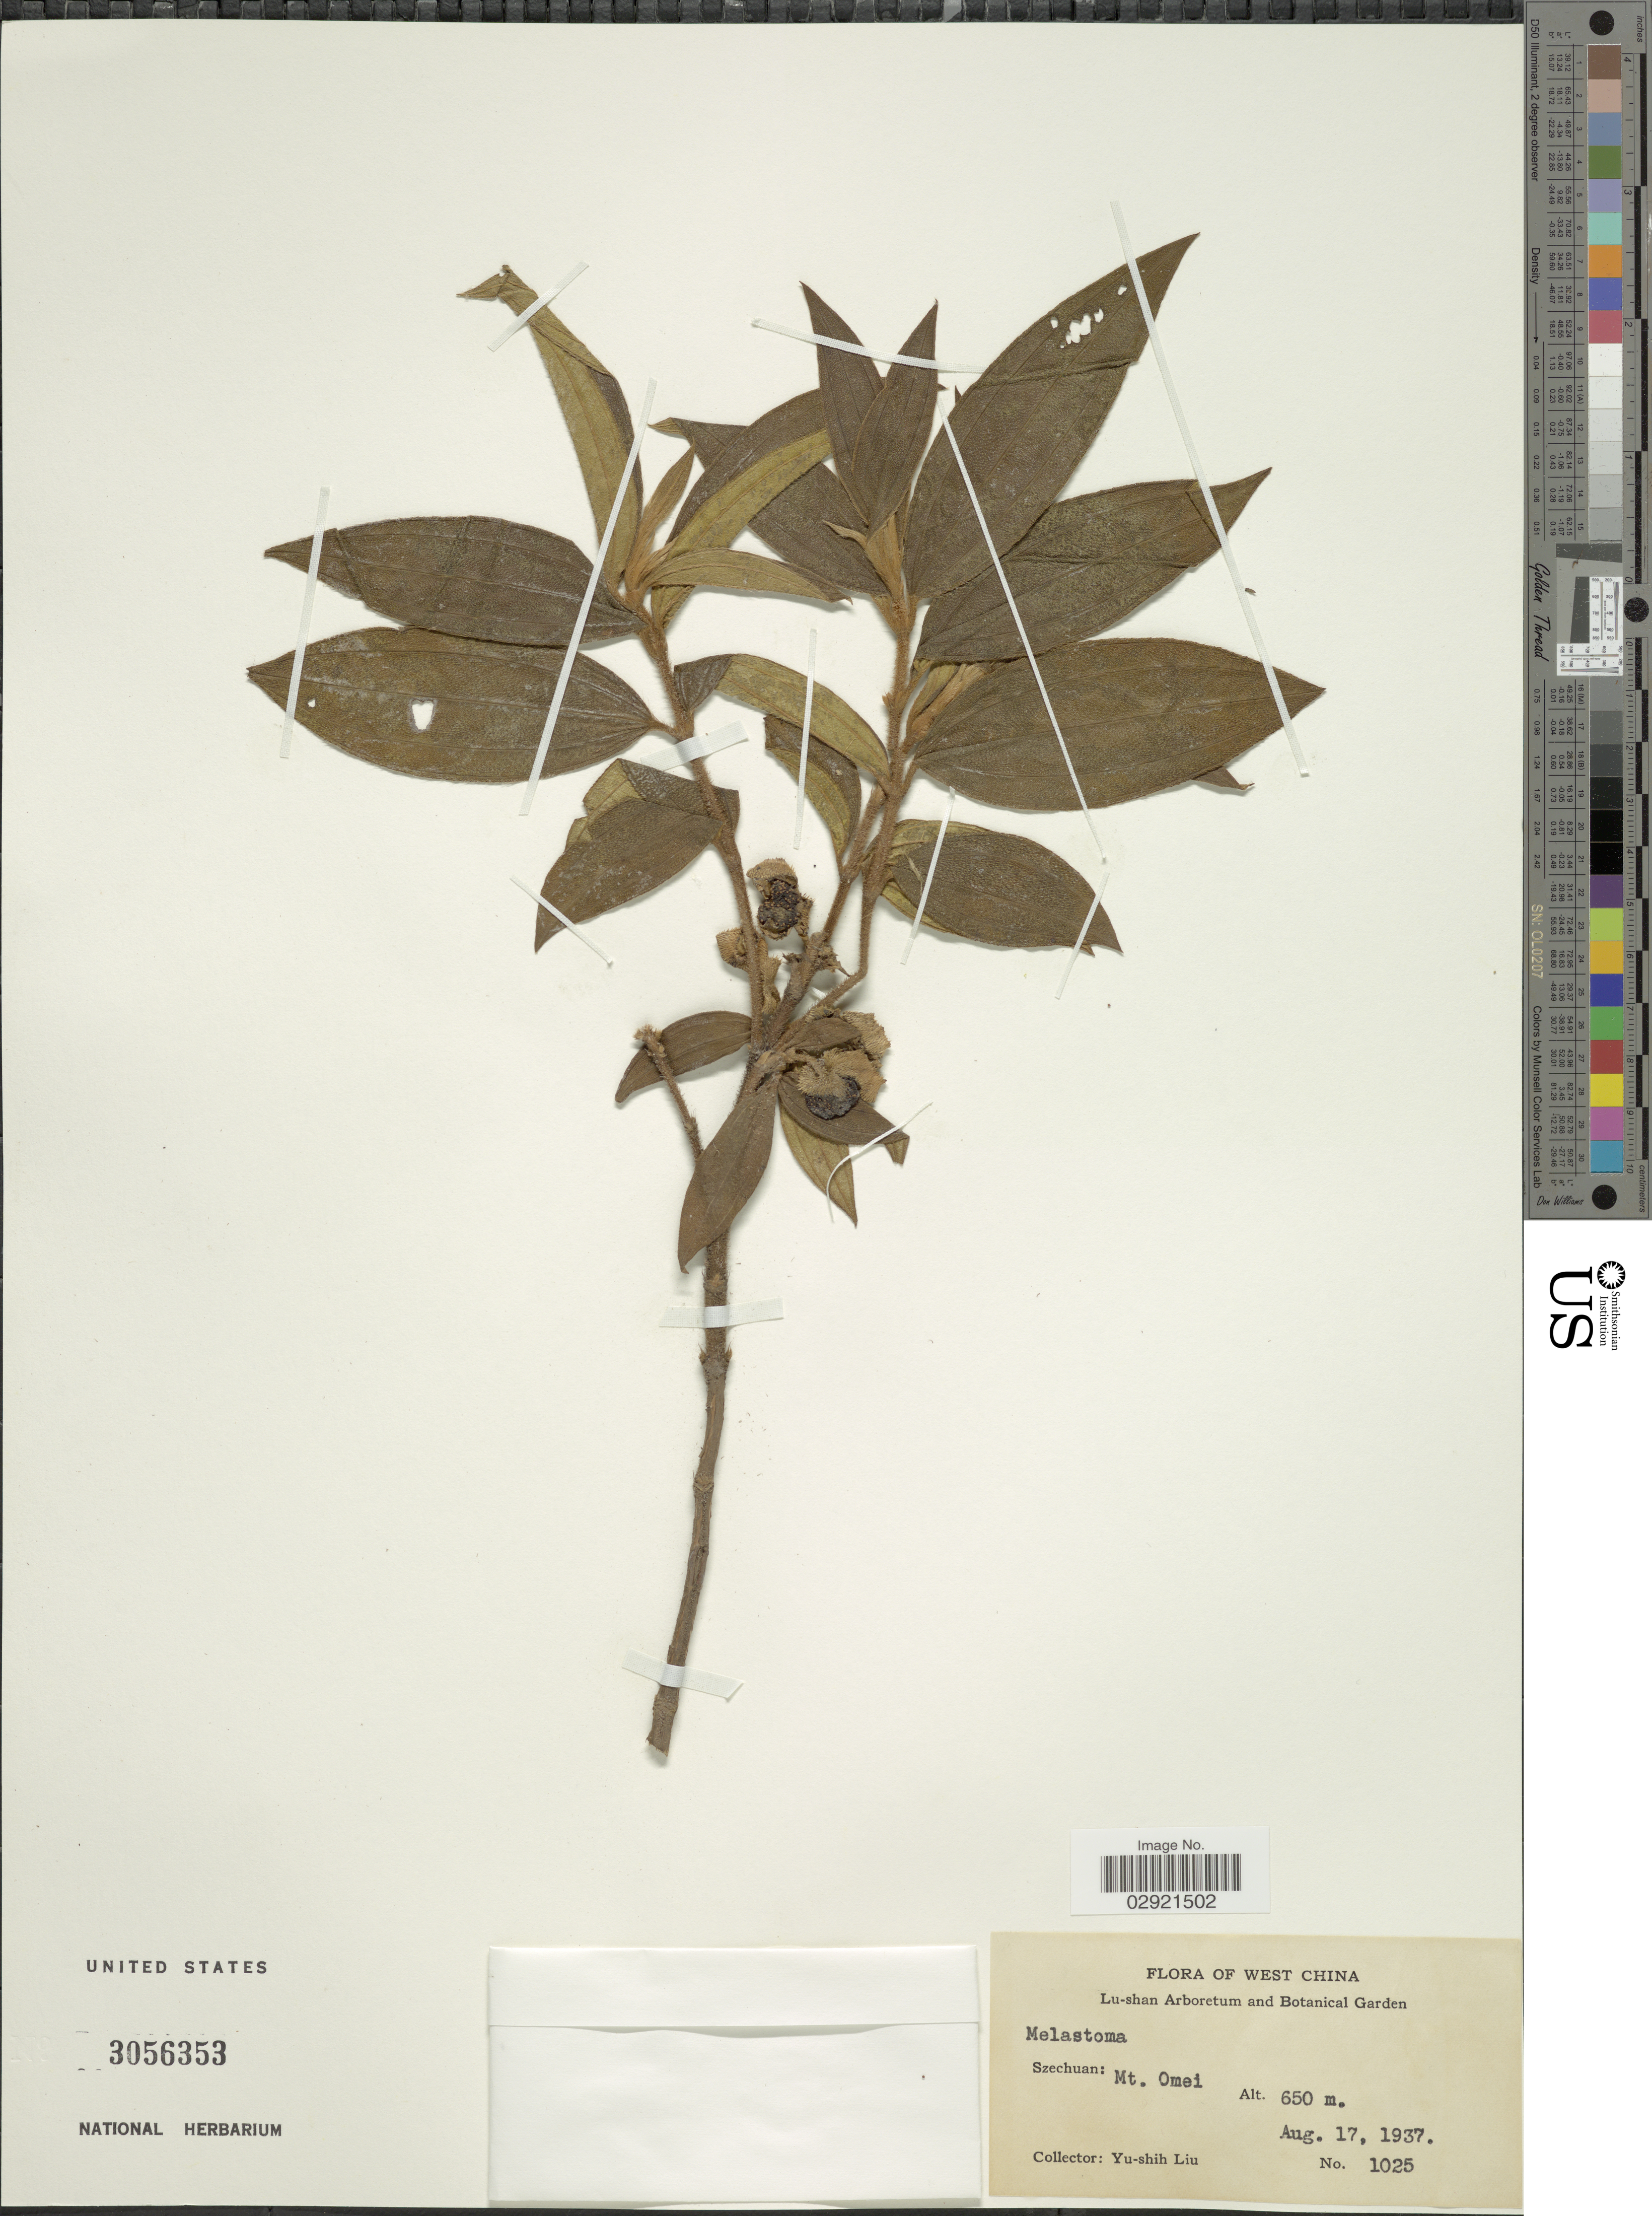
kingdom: Plantae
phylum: Tracheophyta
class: Magnoliopsida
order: Myrtales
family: Melastomataceae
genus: Melastoma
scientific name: Melastoma sp.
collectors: Y.-S. Liu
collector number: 1025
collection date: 1937-08-17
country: China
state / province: Sichuan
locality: West China. Szechuan: Mt. Omei.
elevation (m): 650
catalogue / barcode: US 3056353